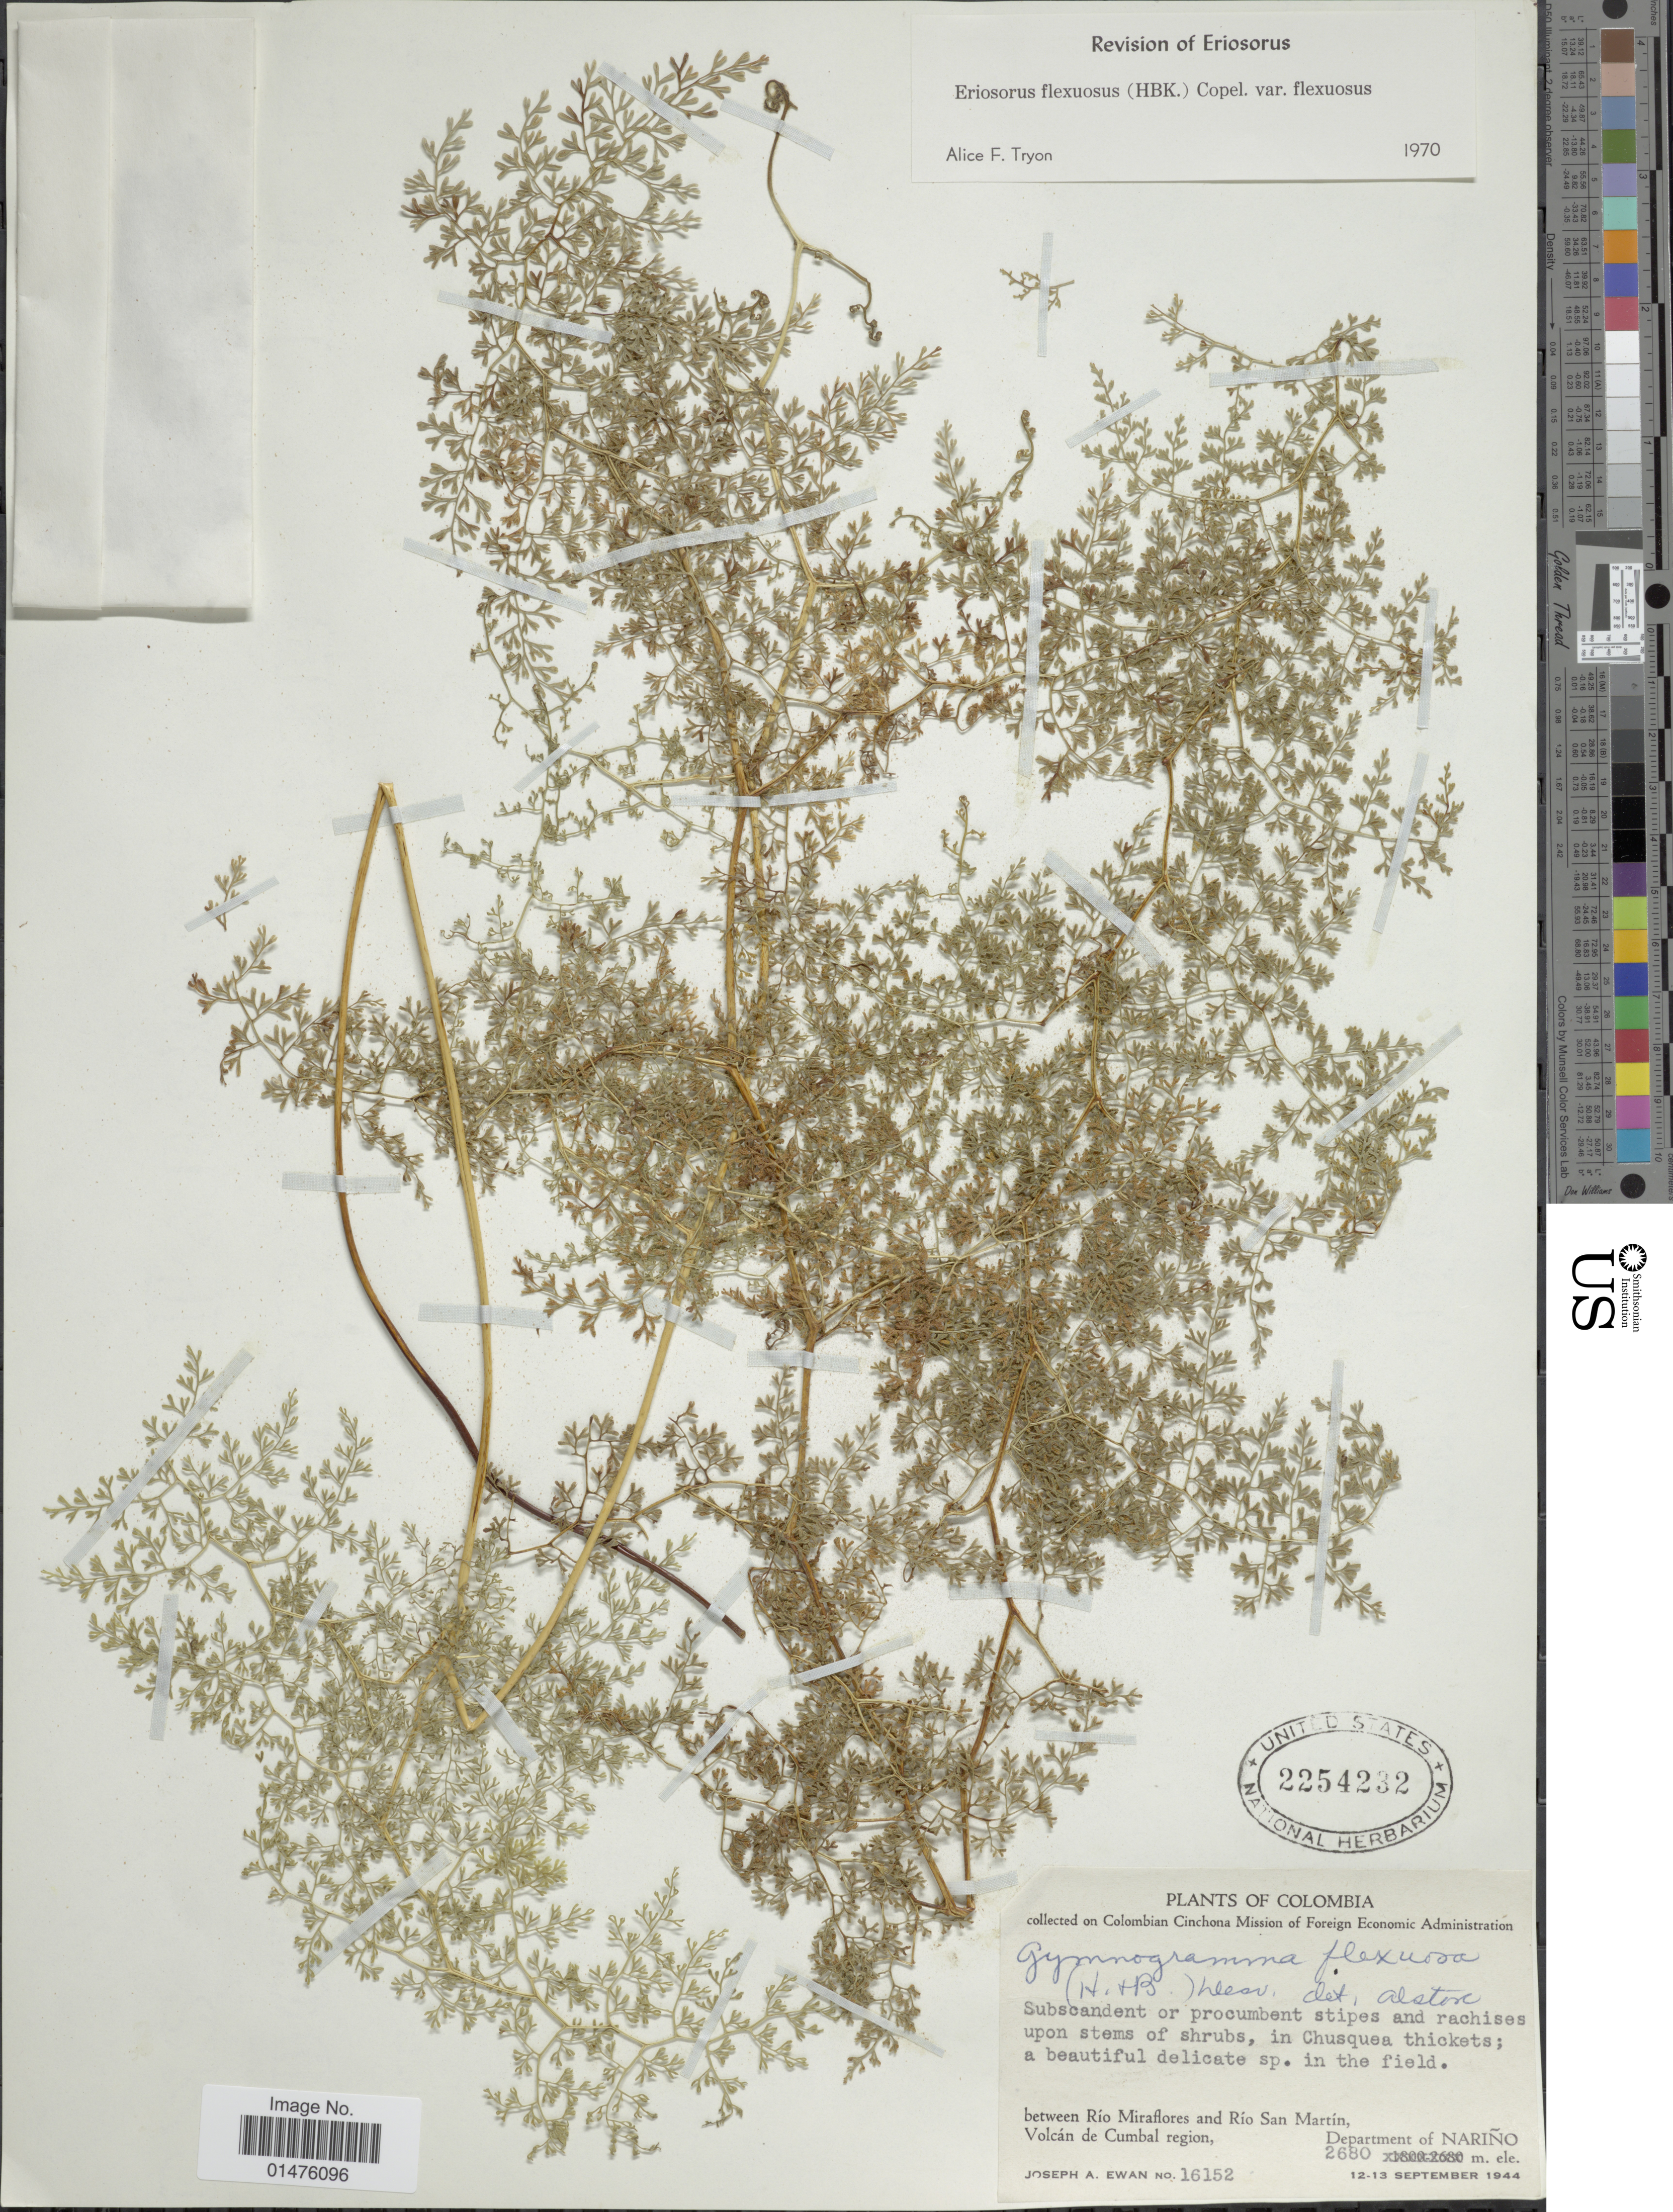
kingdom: Plantae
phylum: Tracheophyta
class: Polypodiopsida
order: Polypodiales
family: Pteridaceae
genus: Jamesonia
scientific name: Jamesonia flexuosa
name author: (Humb. & Bonpl.) Christenh.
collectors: J. A. Ewan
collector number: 16152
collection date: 1944-09-12/1944-09-13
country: Colombia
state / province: Nariño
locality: Between Río Miraflores and Río San Martín, Volcán de Cumbal region, Department of Nariñno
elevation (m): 2680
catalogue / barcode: US 2254232